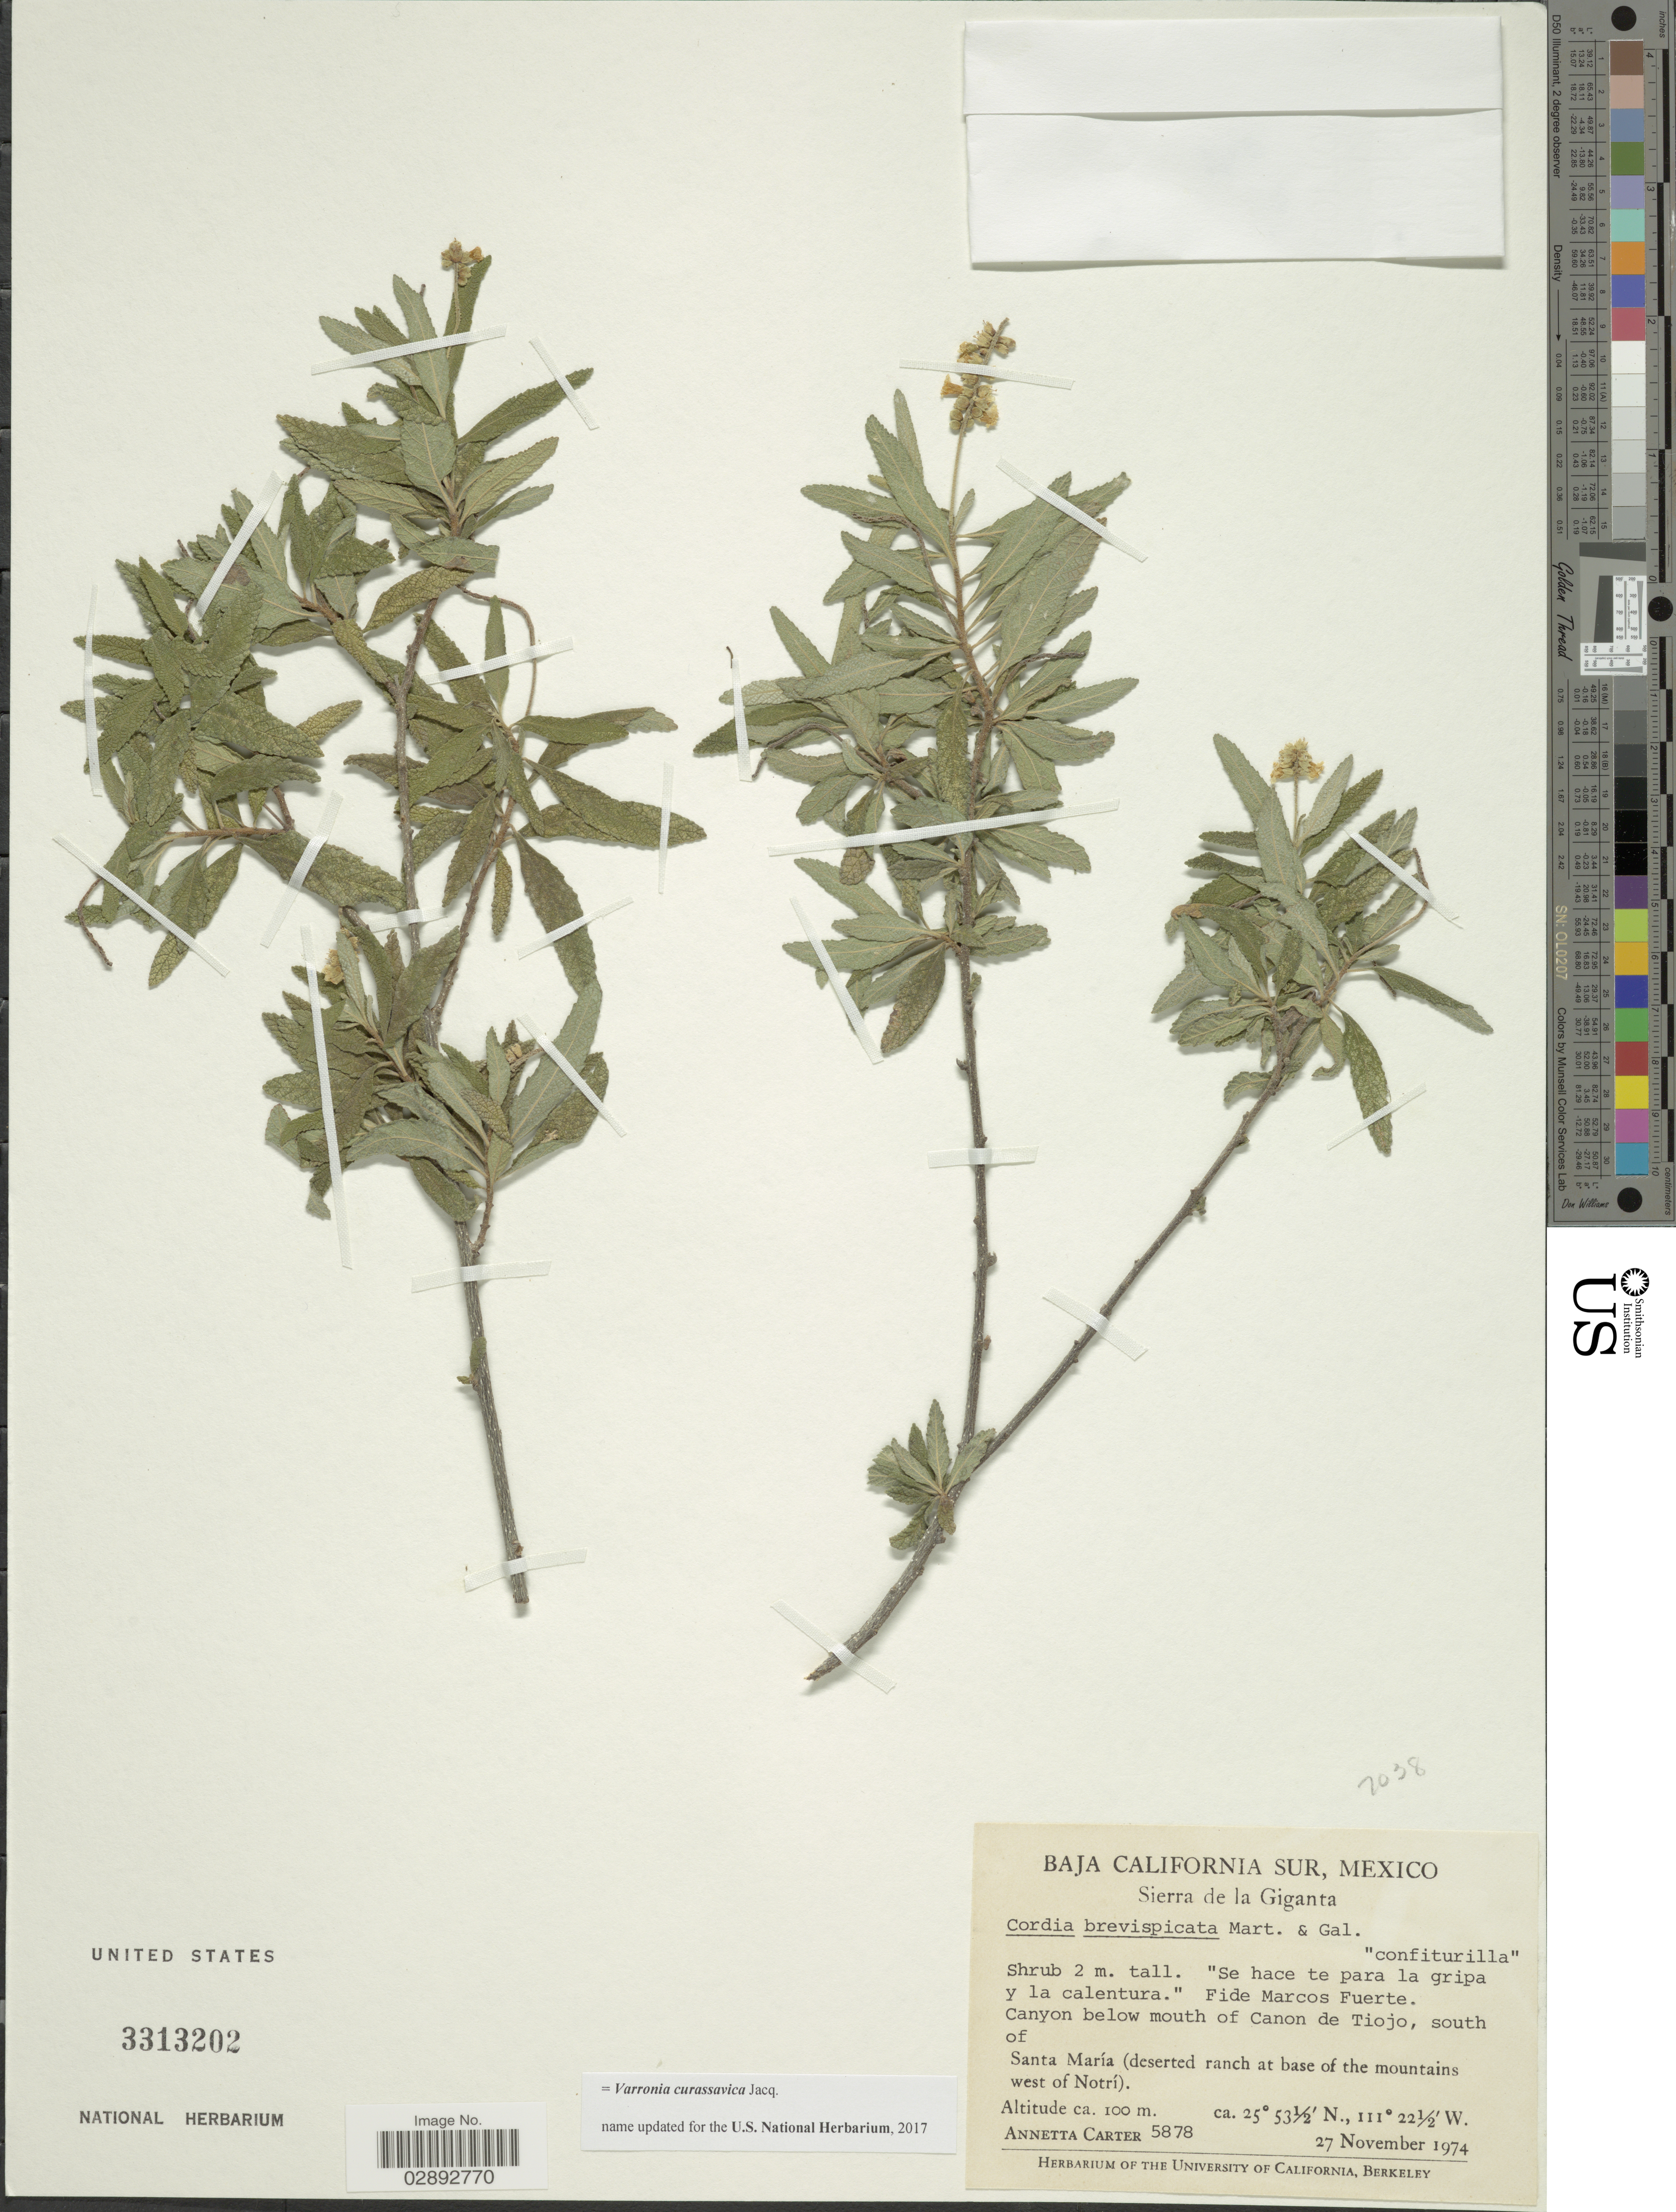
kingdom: Plantae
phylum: Tracheophyta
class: Magnoliopsida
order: Boraginales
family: Cordiaceae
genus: Varronia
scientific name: Varronia curassavica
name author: Jacq.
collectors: A. Carter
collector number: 5878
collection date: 1974-11-27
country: Mexico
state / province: Baja California Sur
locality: Sierra de la Giganta. Santa María (deserted ranch at base of the mountains west of Notrí).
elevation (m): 100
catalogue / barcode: US 3313202